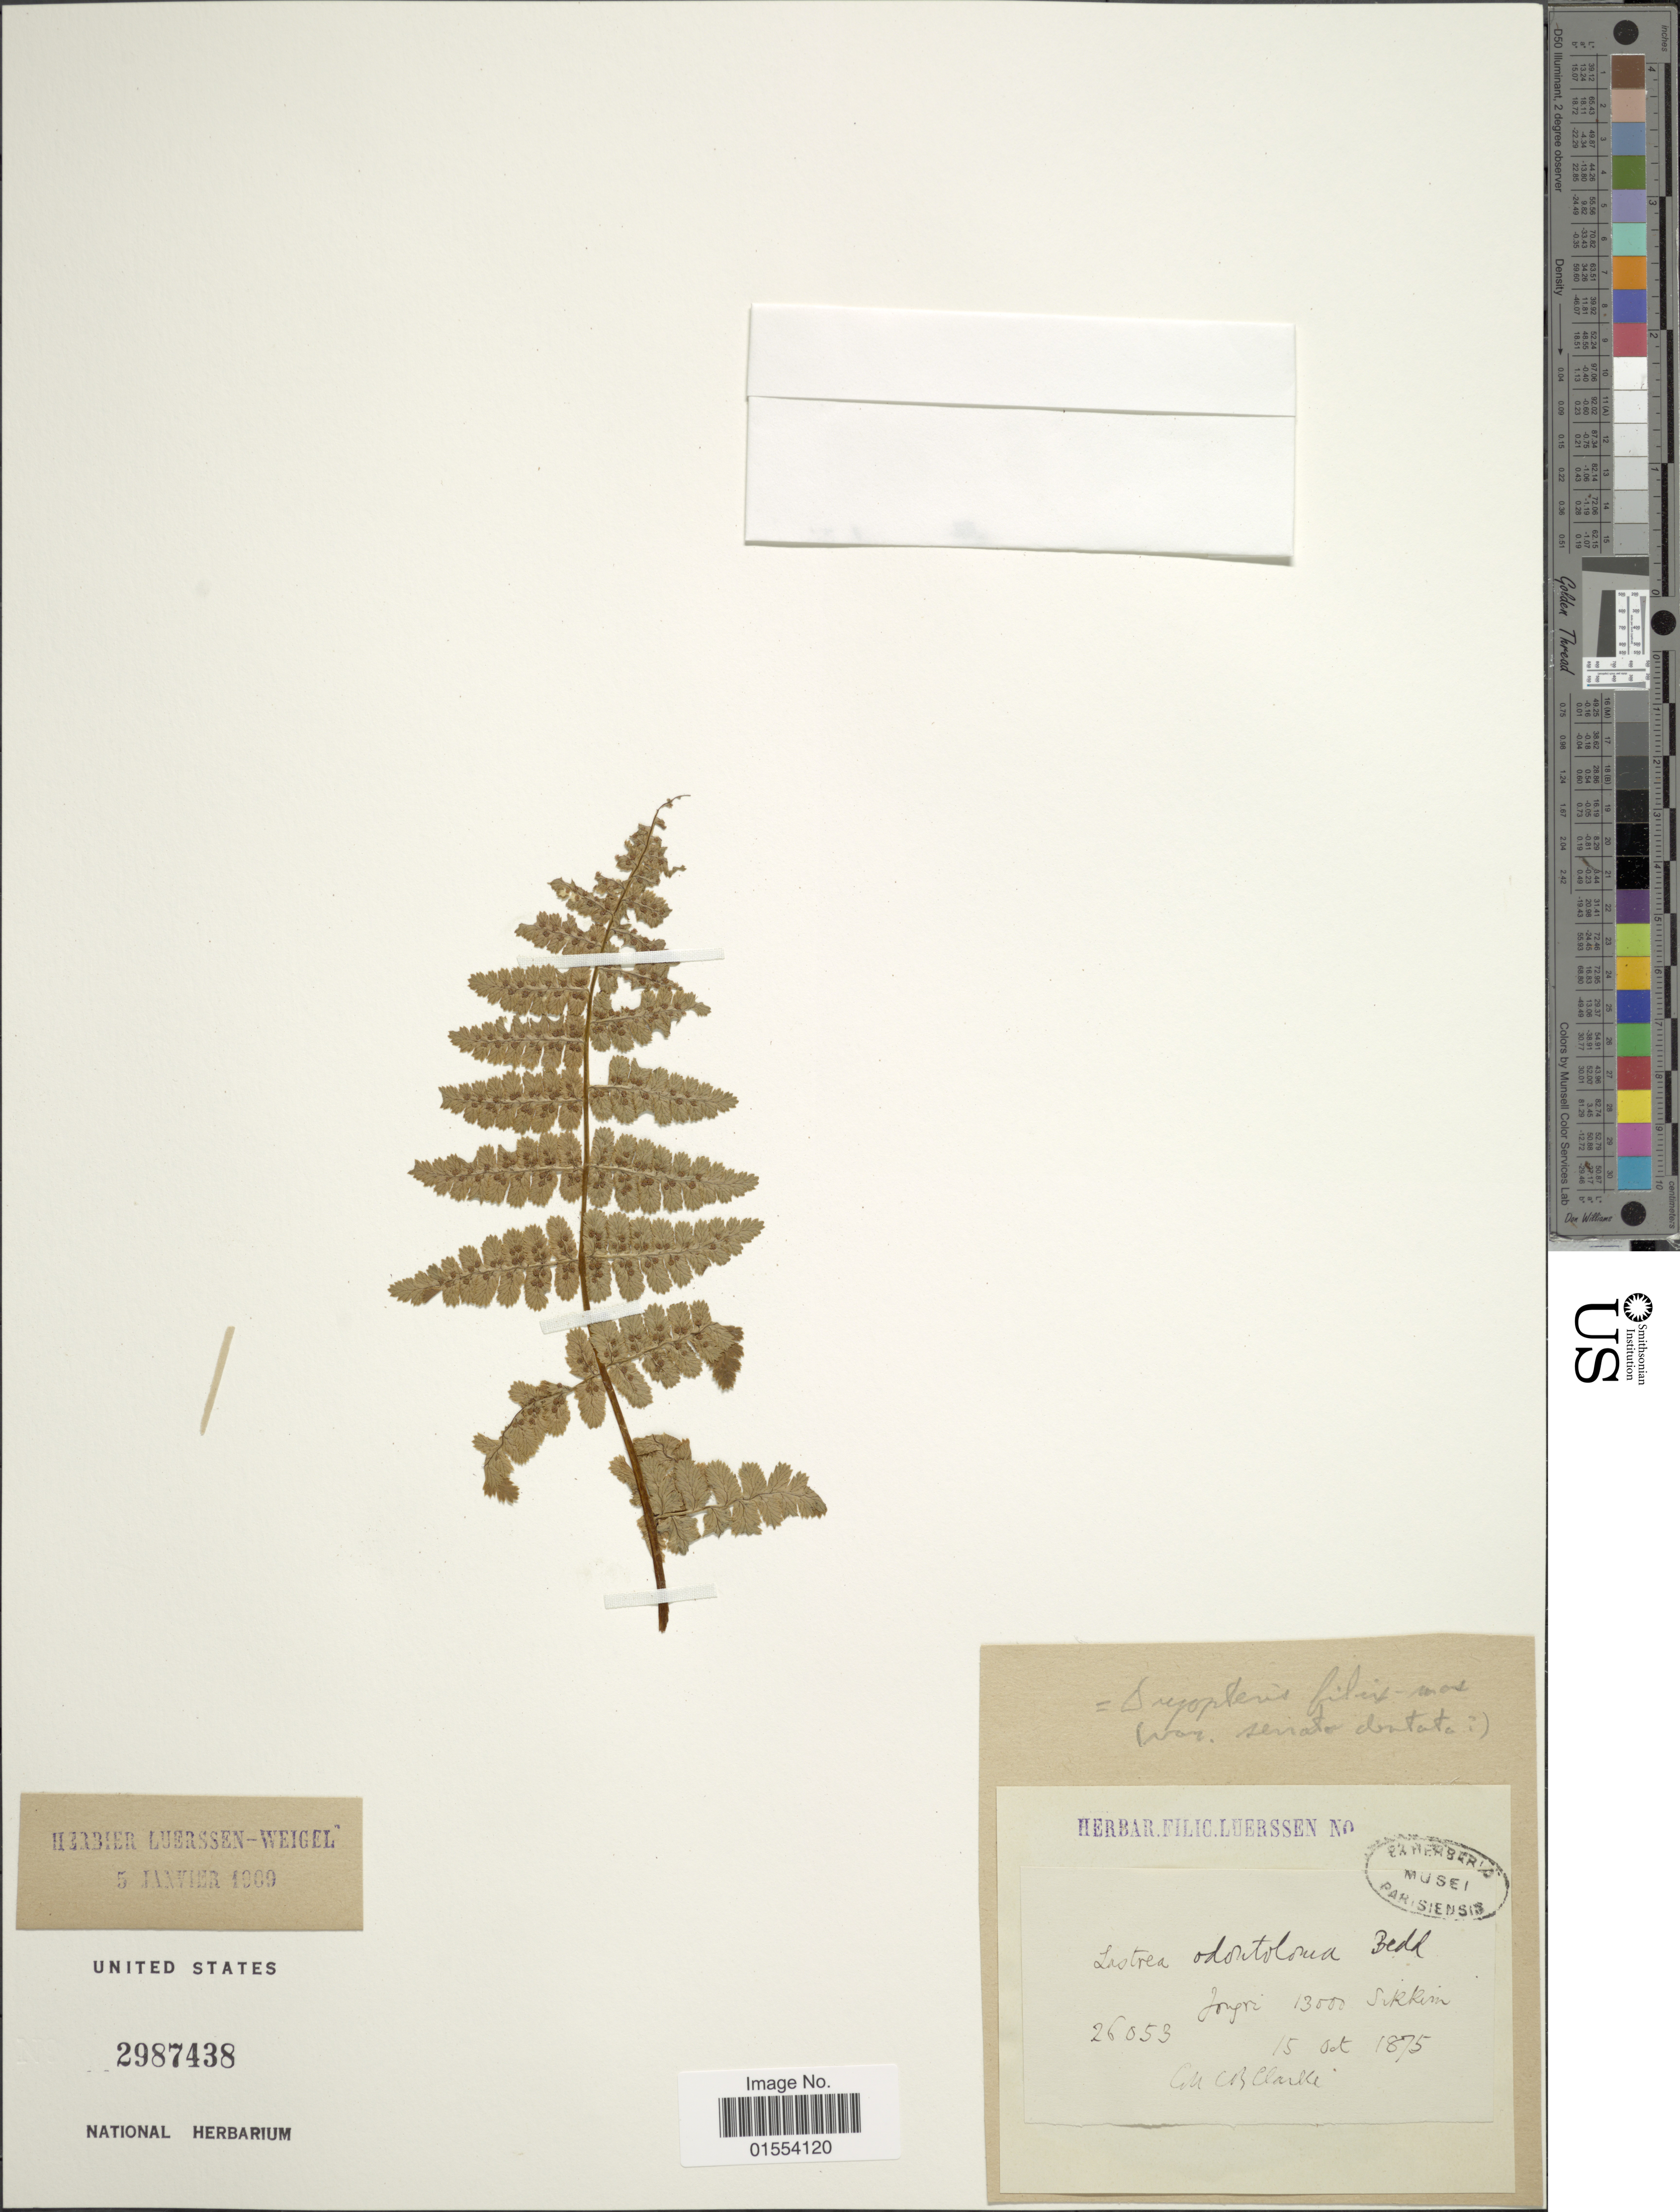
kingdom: Plantae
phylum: Tracheophyta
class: Polypodiopsida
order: Polypodiales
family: Dryopteridaceae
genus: Dryopteris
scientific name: Dryopteris filix-mas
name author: (L.) Schott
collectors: C. Clarke & C. B. Clarke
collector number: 26053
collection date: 1875-10-15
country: India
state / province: Sikkim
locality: Jongri, Sikkim.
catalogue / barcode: US 2987438